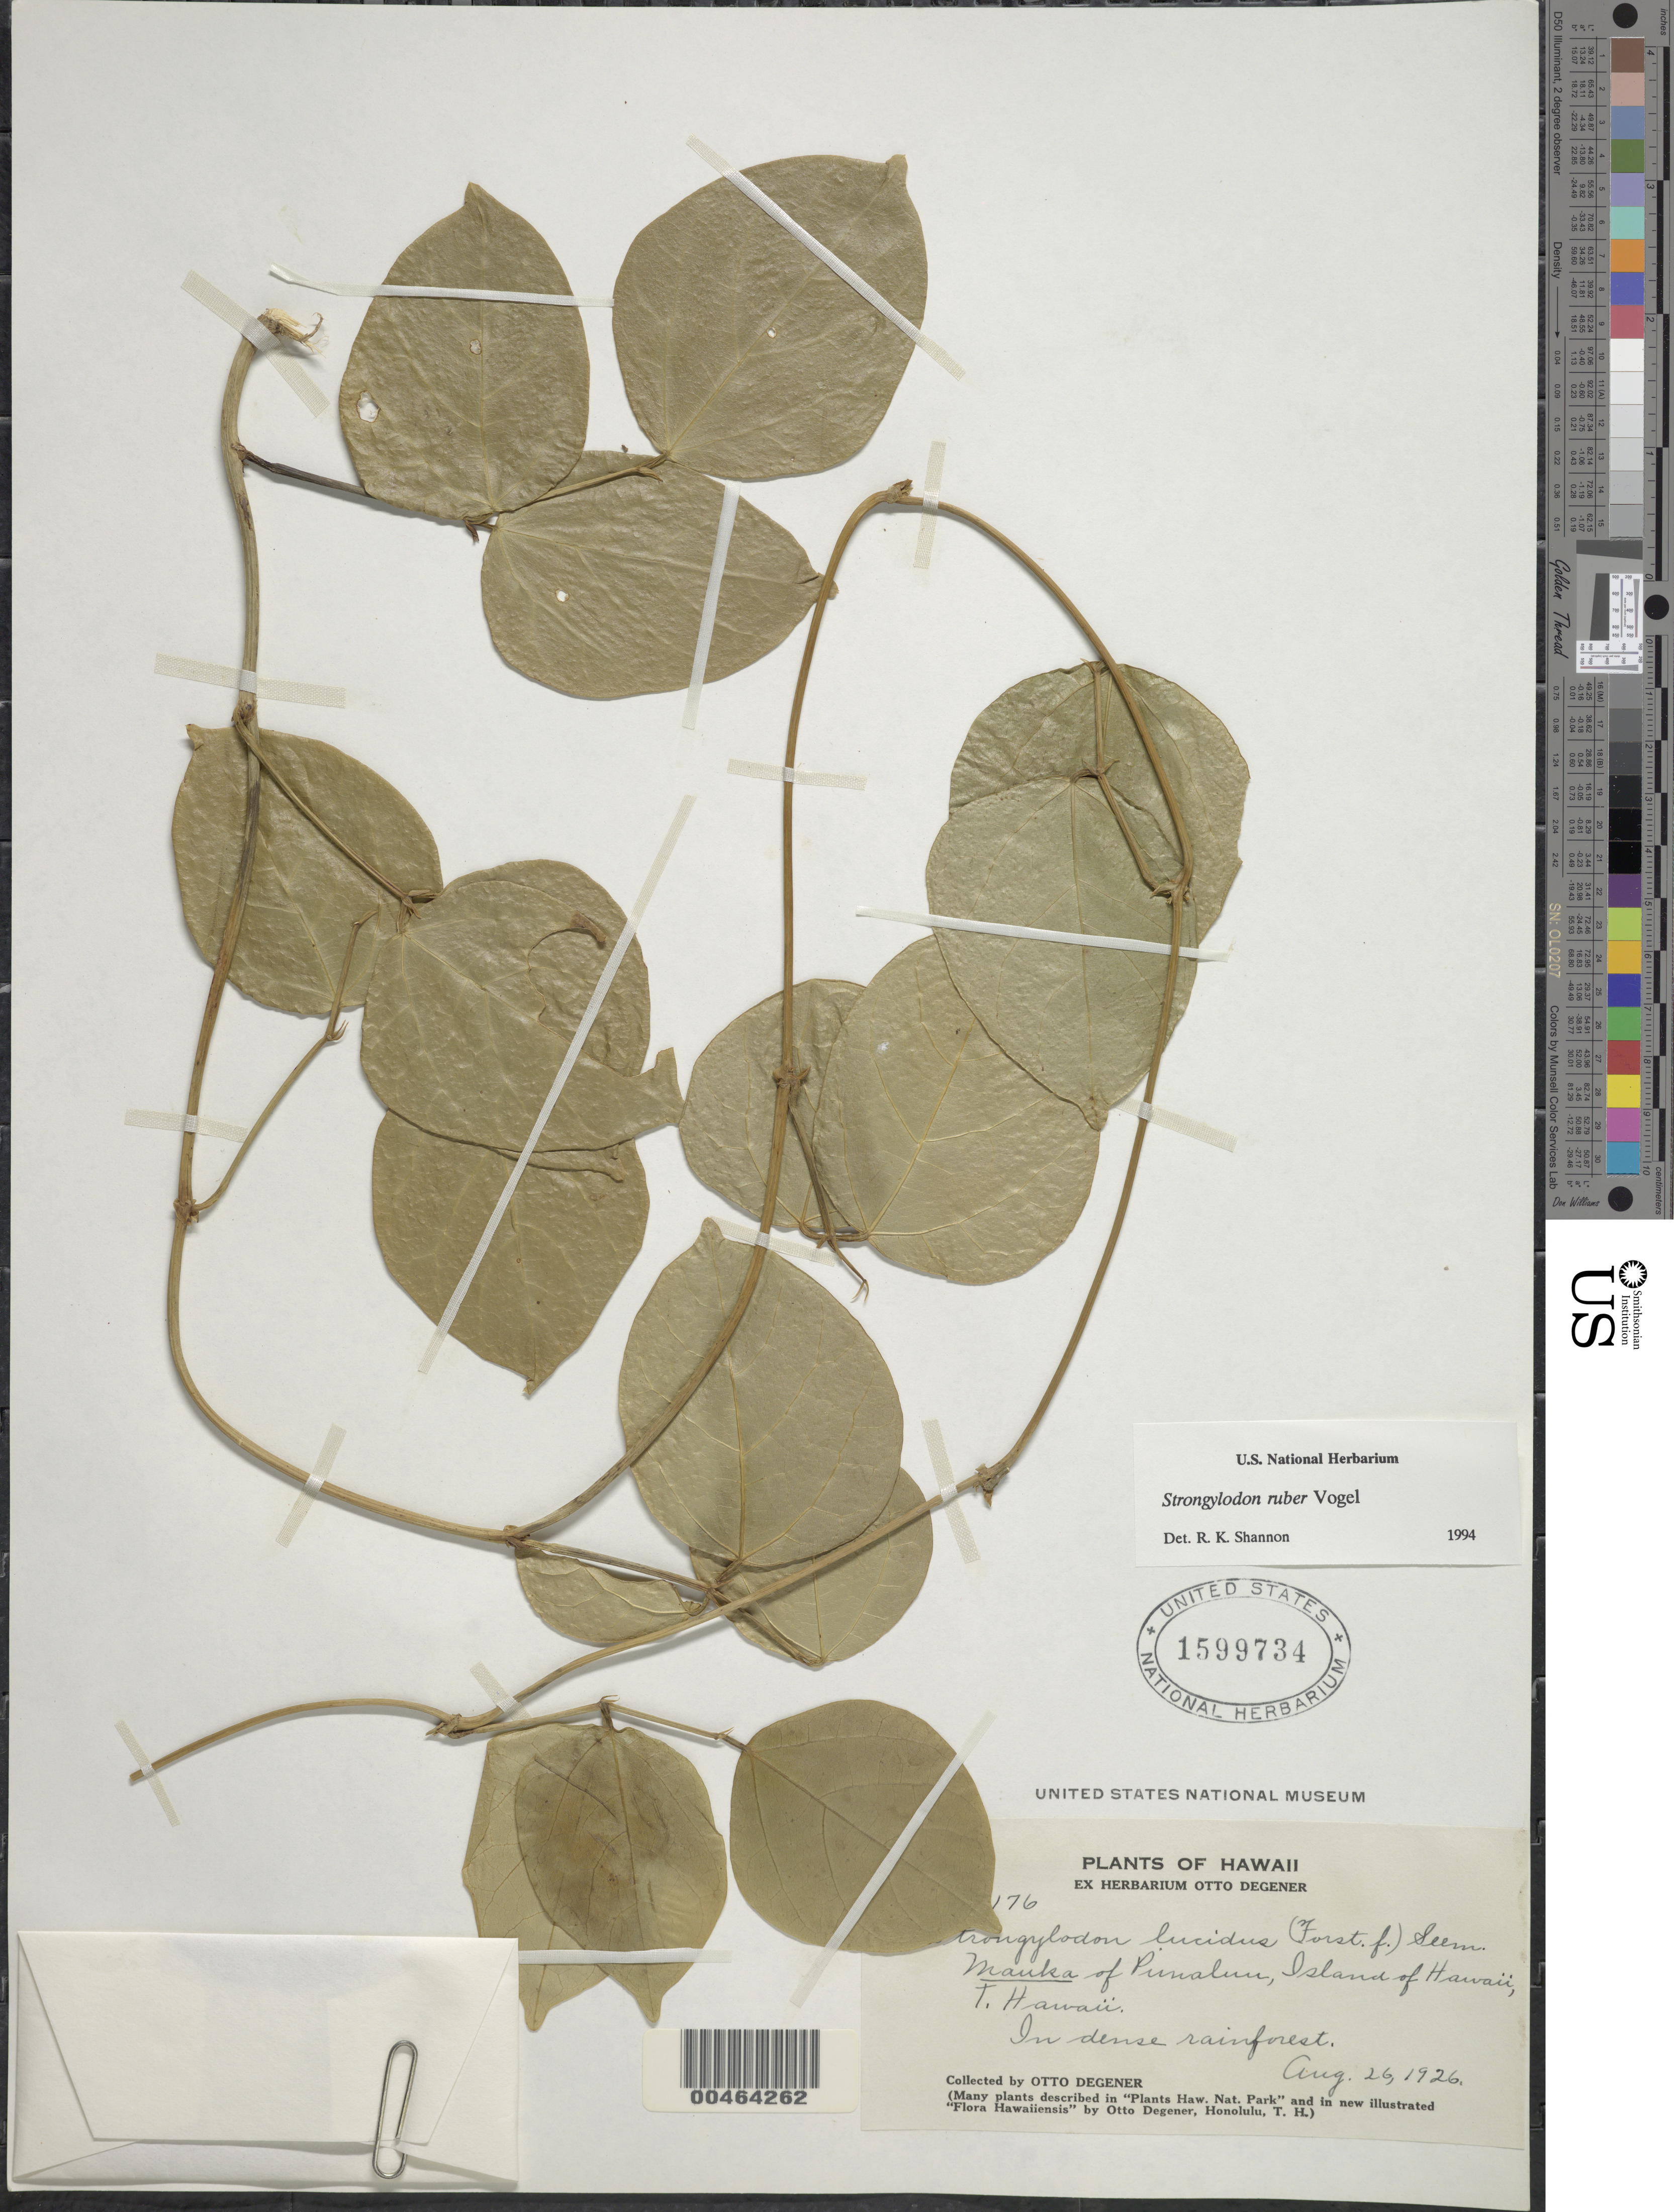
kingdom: Plantae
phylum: Tracheophyta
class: Magnoliopsida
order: Fabales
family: Fabaceae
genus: Strongylodon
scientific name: Strongylodon ruber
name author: Vogel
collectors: O. Degener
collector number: ?176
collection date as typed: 26 Aug 1926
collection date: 1926-08-26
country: United States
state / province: Hawaii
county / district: Hawaii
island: Hawaii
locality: Mauka of Punaluu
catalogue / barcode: US 1599734